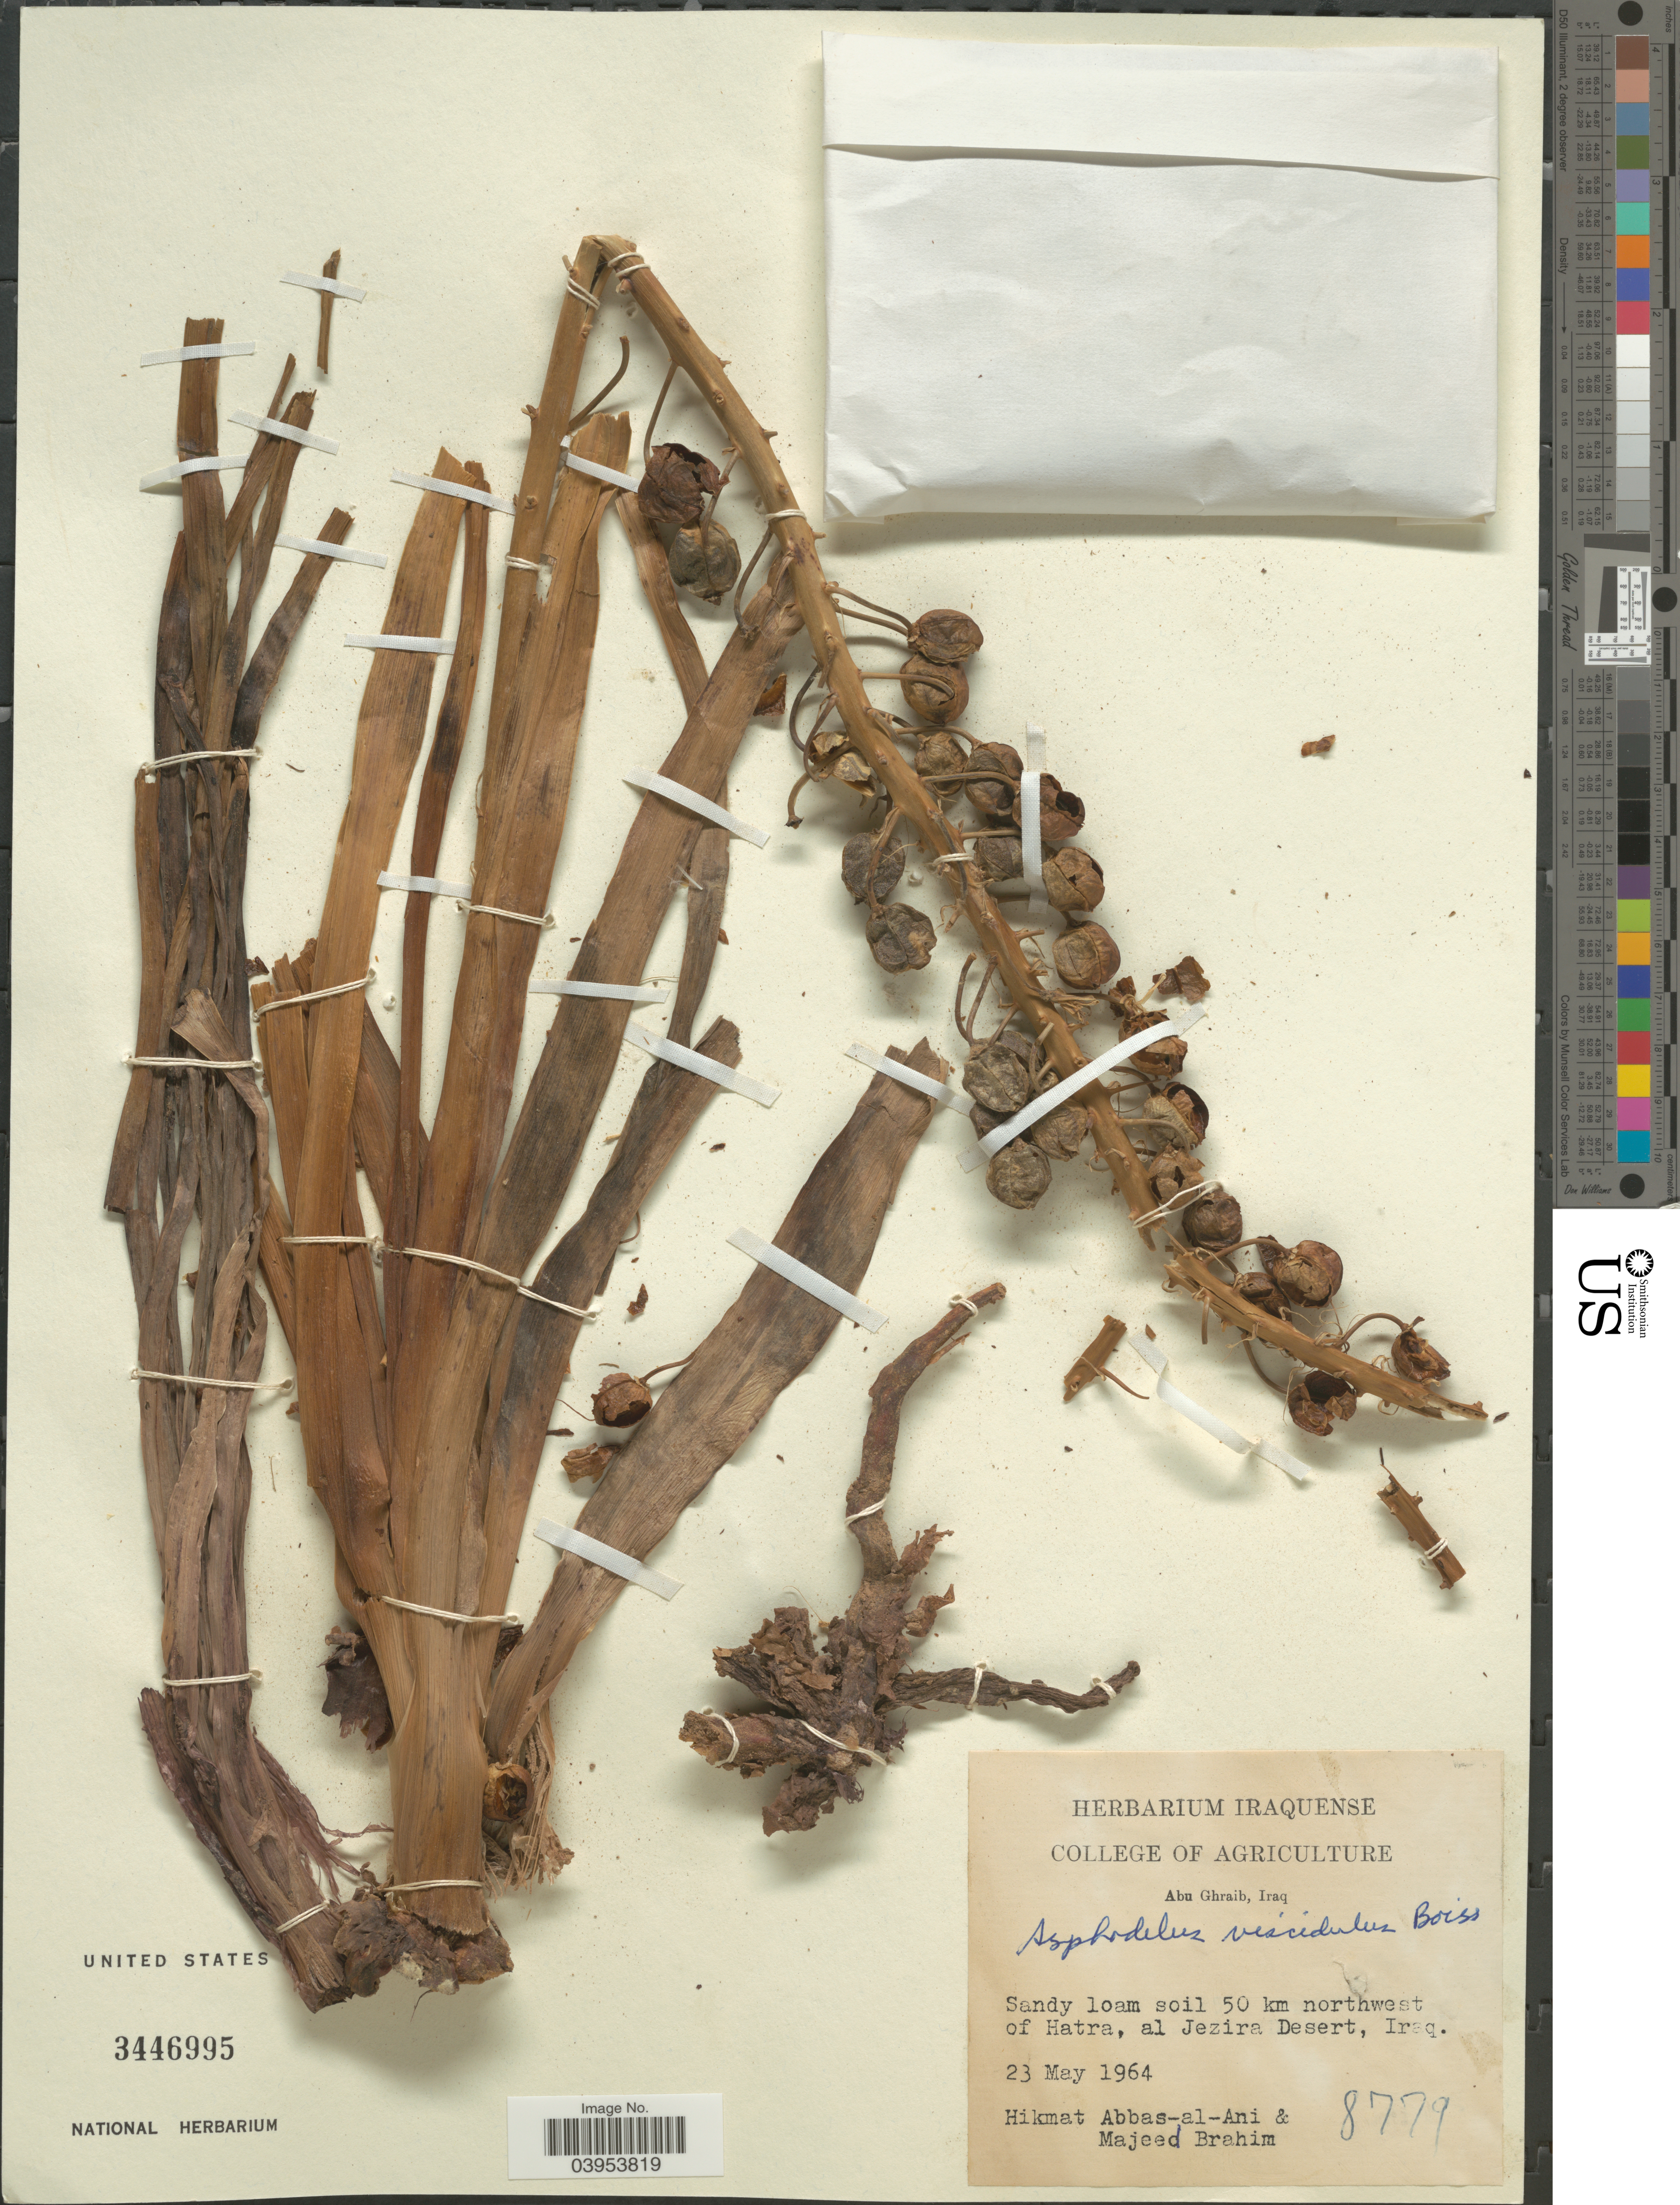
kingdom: Plantae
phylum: Tracheophyta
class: Liliopsida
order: Asparagales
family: Asphodelaceae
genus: Asphodelus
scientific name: Asphodelus viscidulus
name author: Boiss.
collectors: H. Abbas & M. Brahim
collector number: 8779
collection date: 1964-05-23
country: Iraq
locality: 50 km northwest of Hatra, al Jezira Desert.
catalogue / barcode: US 3446995